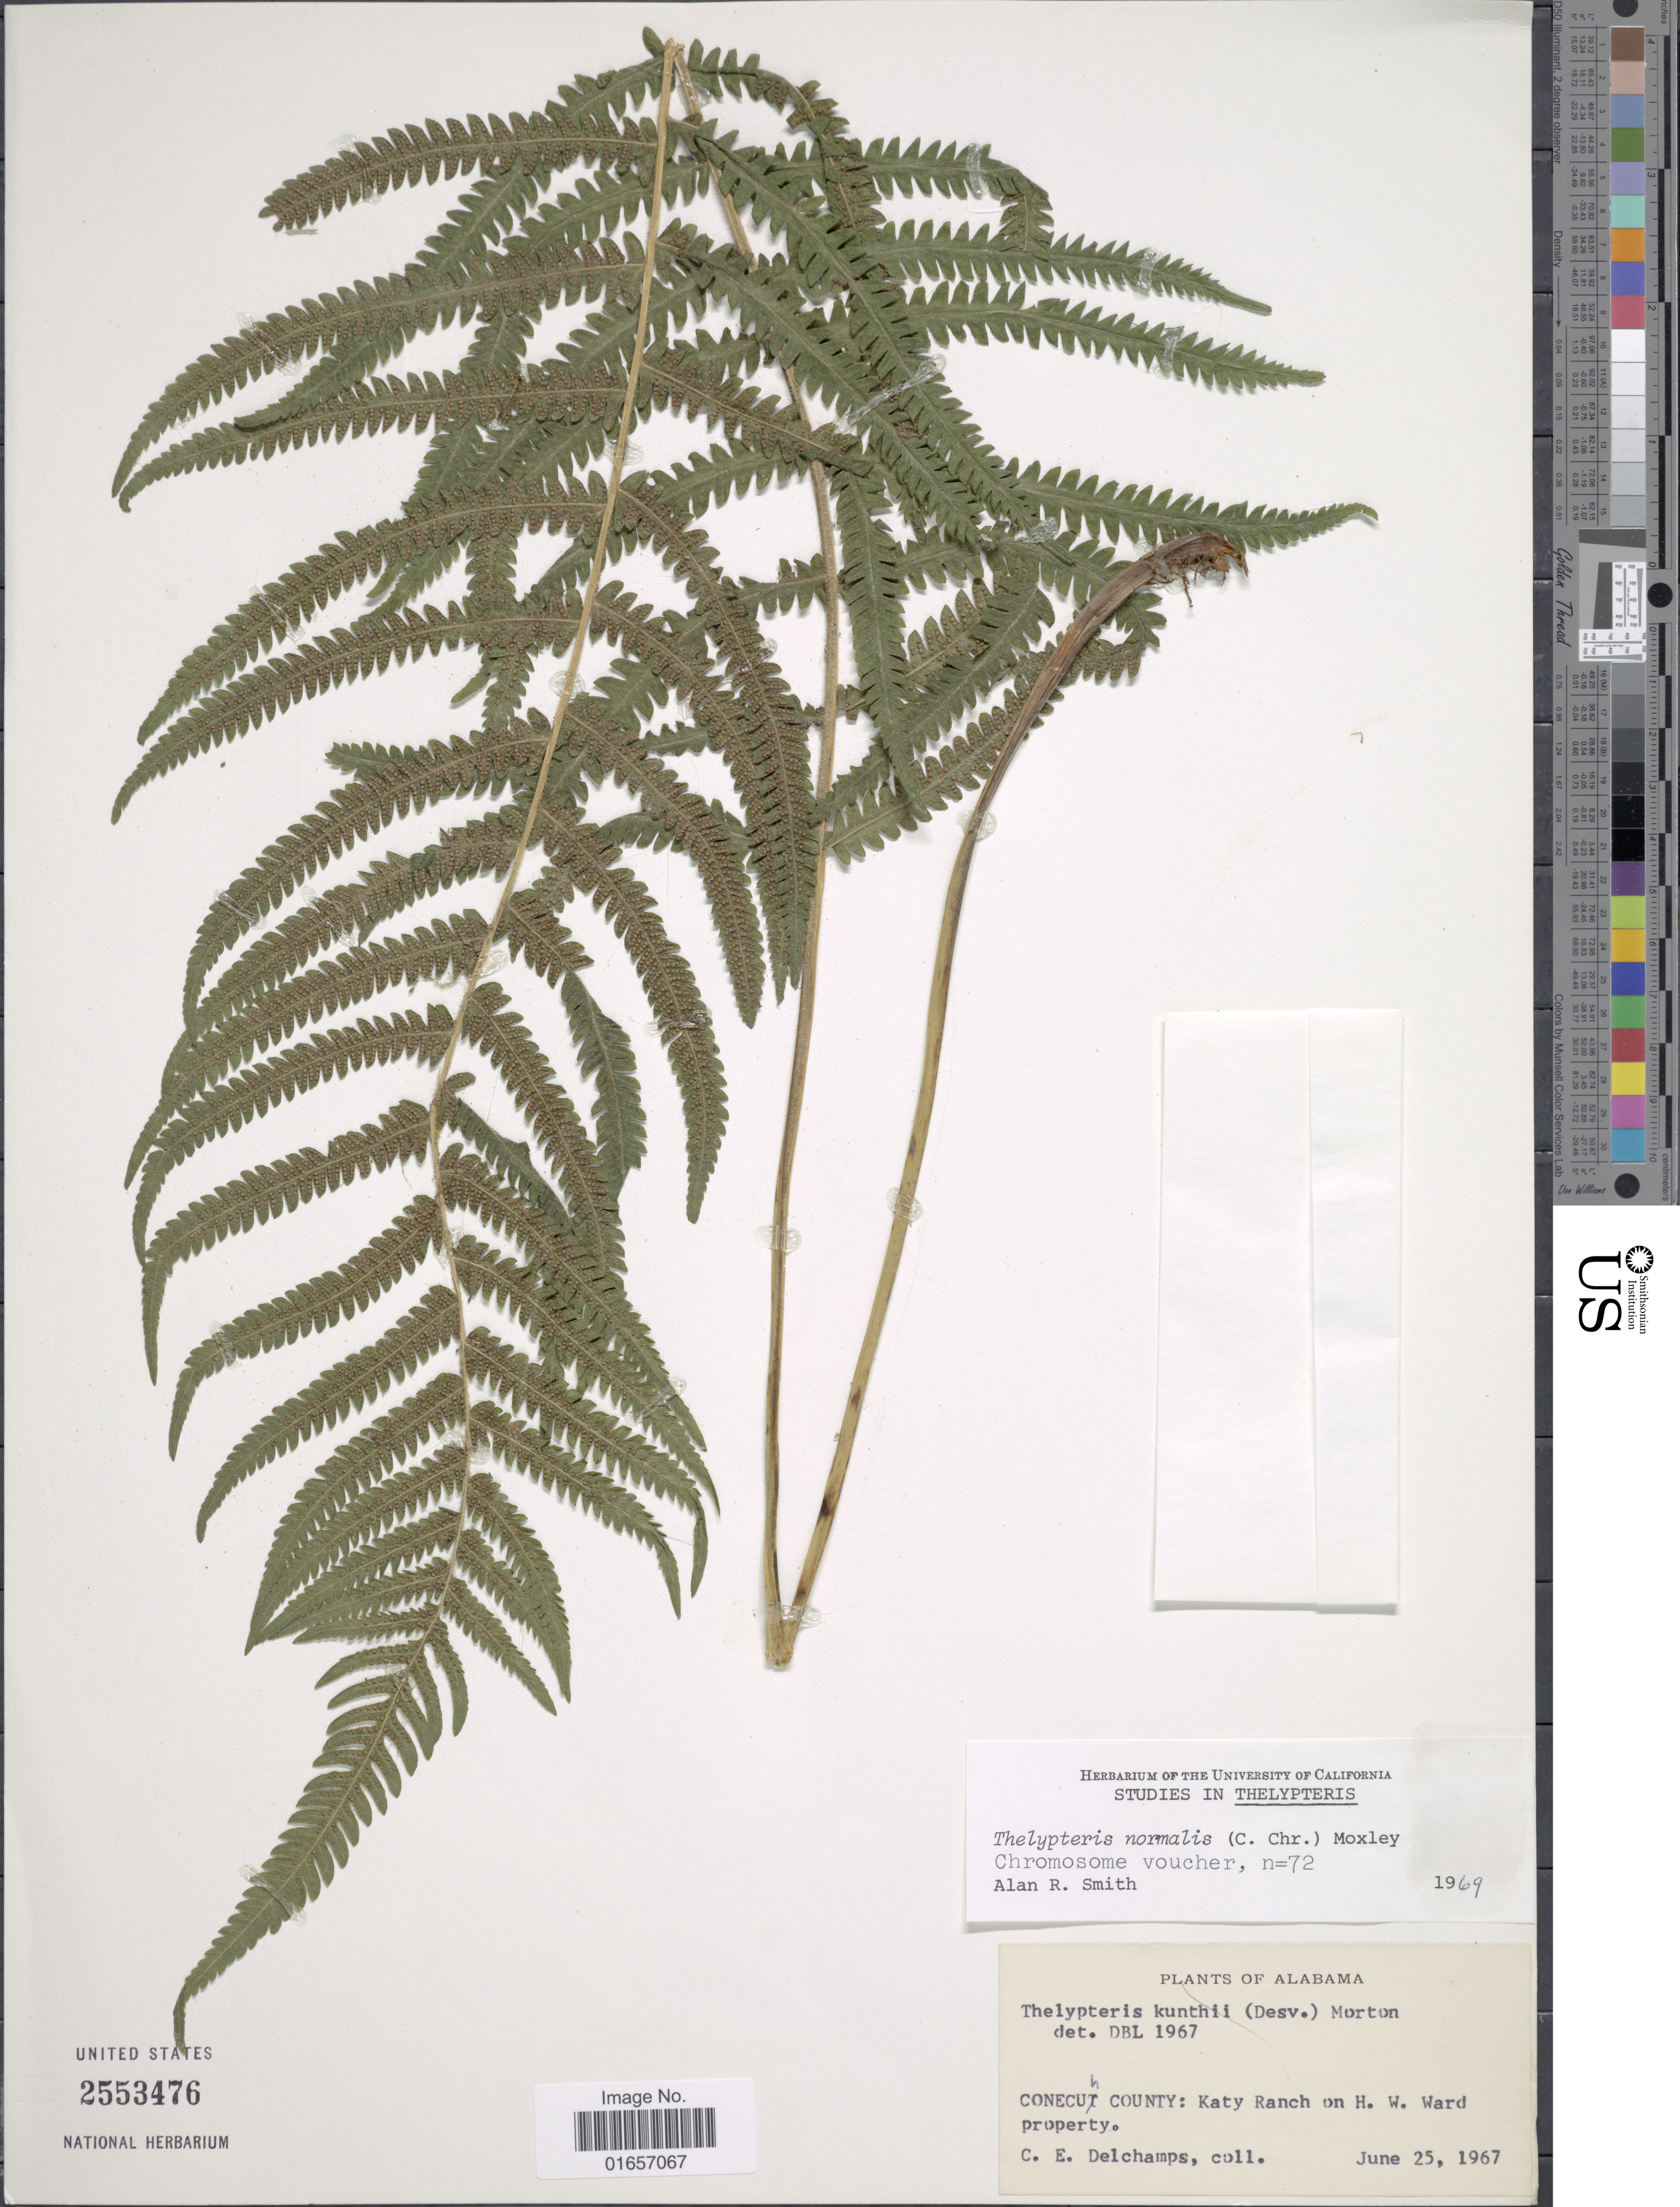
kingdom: Plantae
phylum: Tracheophyta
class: Polypodiopsida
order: Polypodiales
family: Thelypteridaceae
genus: Christella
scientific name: Christella kunthii comb. ined.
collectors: C. Delchamps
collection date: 1967-06-25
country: United States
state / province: Alabama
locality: Conecuh County: Katy Ranch on H. W. Ward property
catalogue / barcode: US 2553476